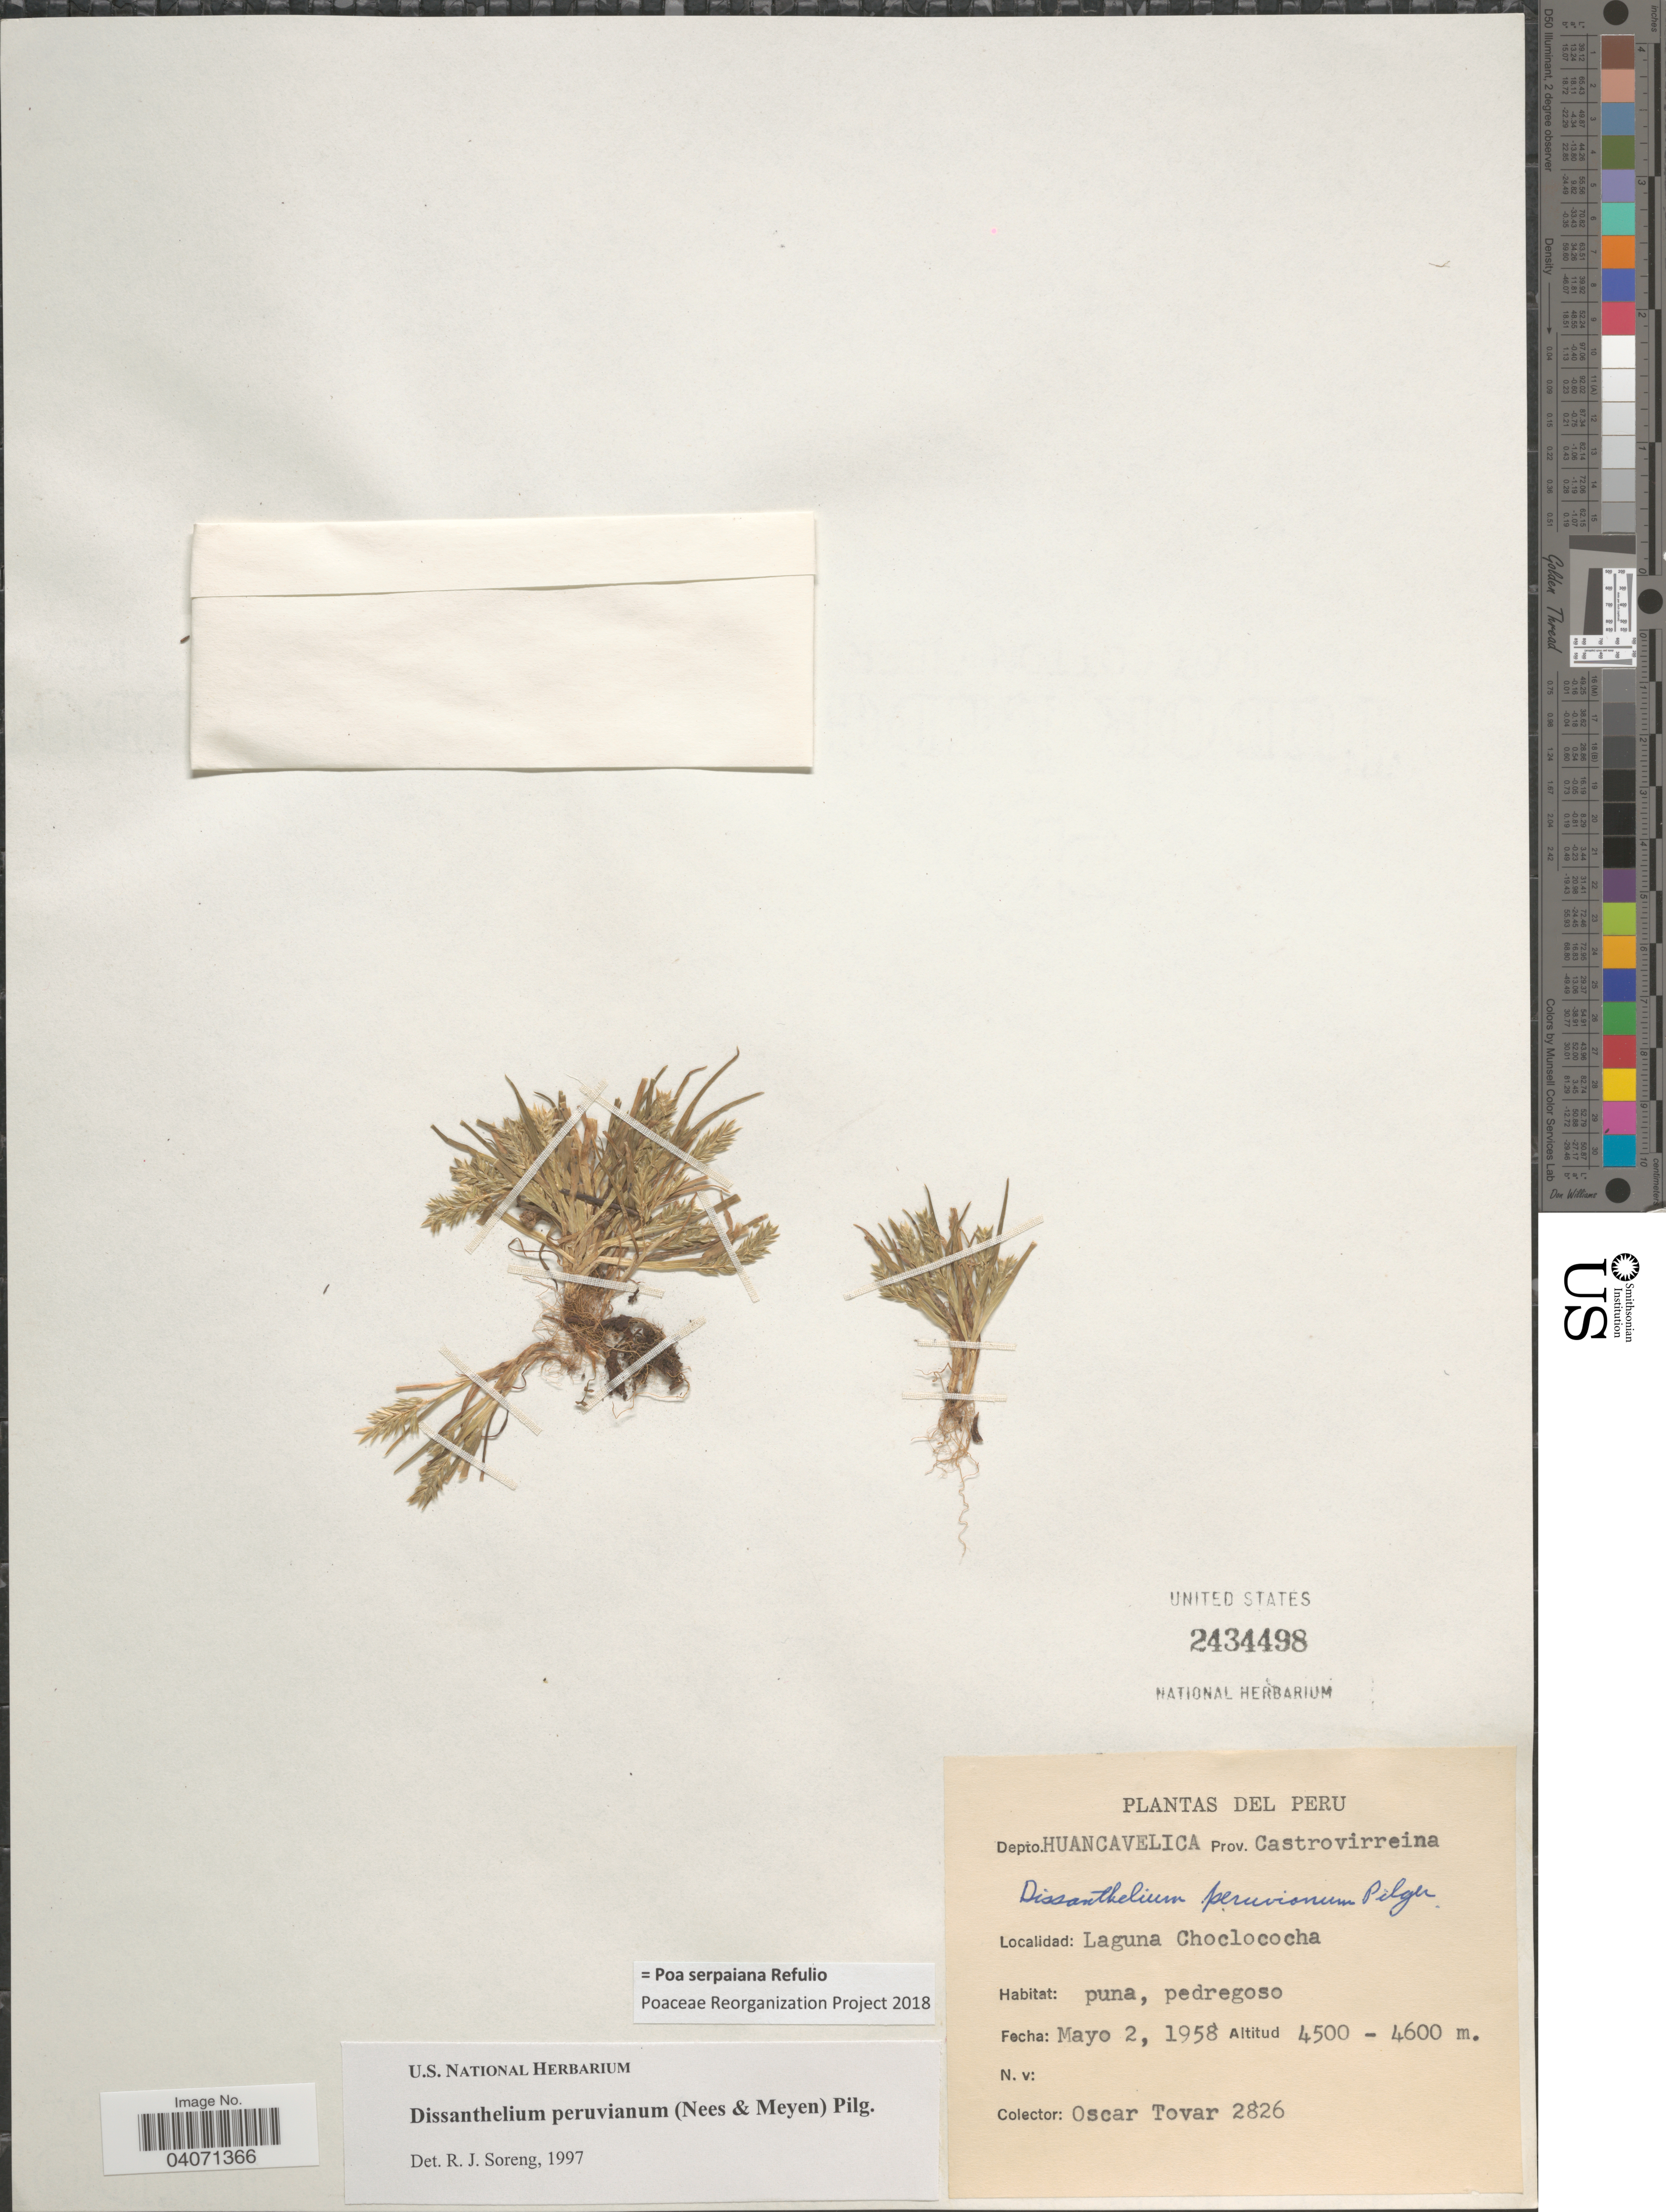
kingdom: Plantae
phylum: Tracheophyta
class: Liliopsida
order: Poales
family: Poaceae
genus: Poa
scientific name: Poa serpaiana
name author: Refulio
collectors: Ó. Tovar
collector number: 2826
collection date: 1958-05-02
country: Peru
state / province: Huancavelica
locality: Depto. Huancavelica Prov. Castrovirreina. Laguna Choclococha.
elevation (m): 4500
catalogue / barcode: US 2434498